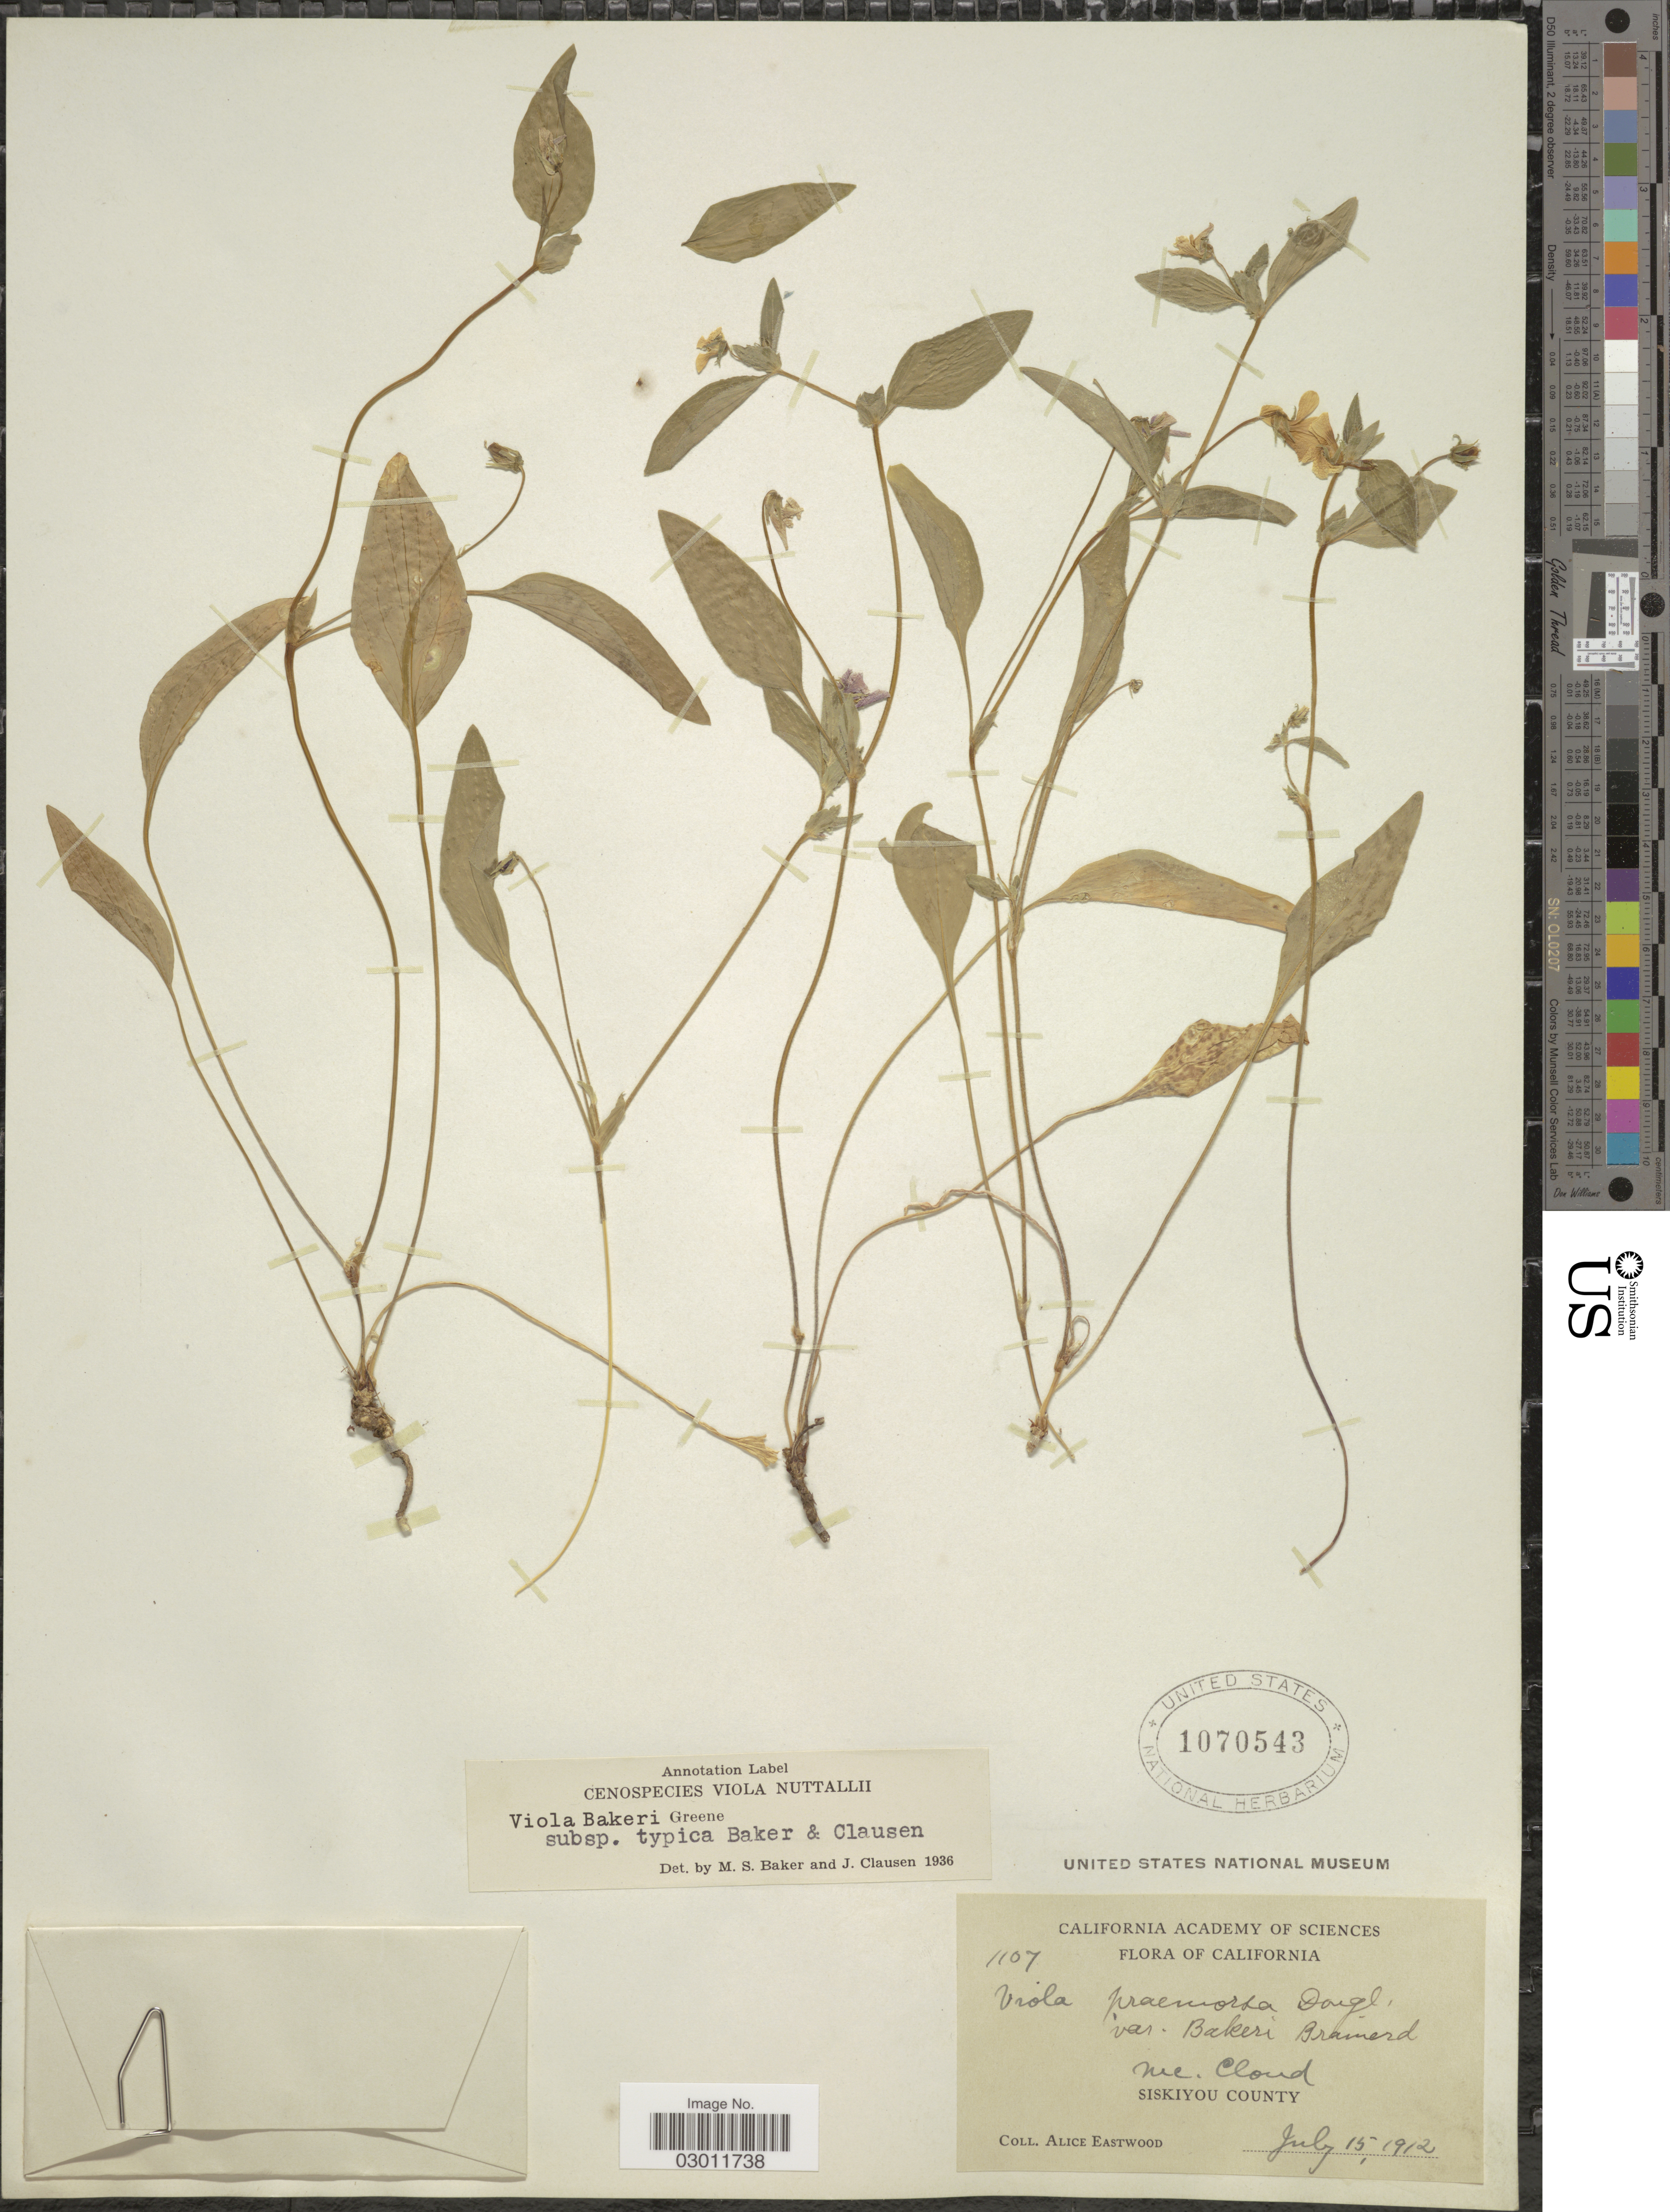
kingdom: Plantae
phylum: Tracheophyta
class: Magnoliopsida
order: Malpighiales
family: Violaceae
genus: Viola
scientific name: Viola bakeri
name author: Greene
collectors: A. Eastwood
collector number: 1107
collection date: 1912-07-15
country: United States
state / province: California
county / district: Siskiyou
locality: Mc. Cloud, Siskiyou County.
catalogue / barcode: US 1070543